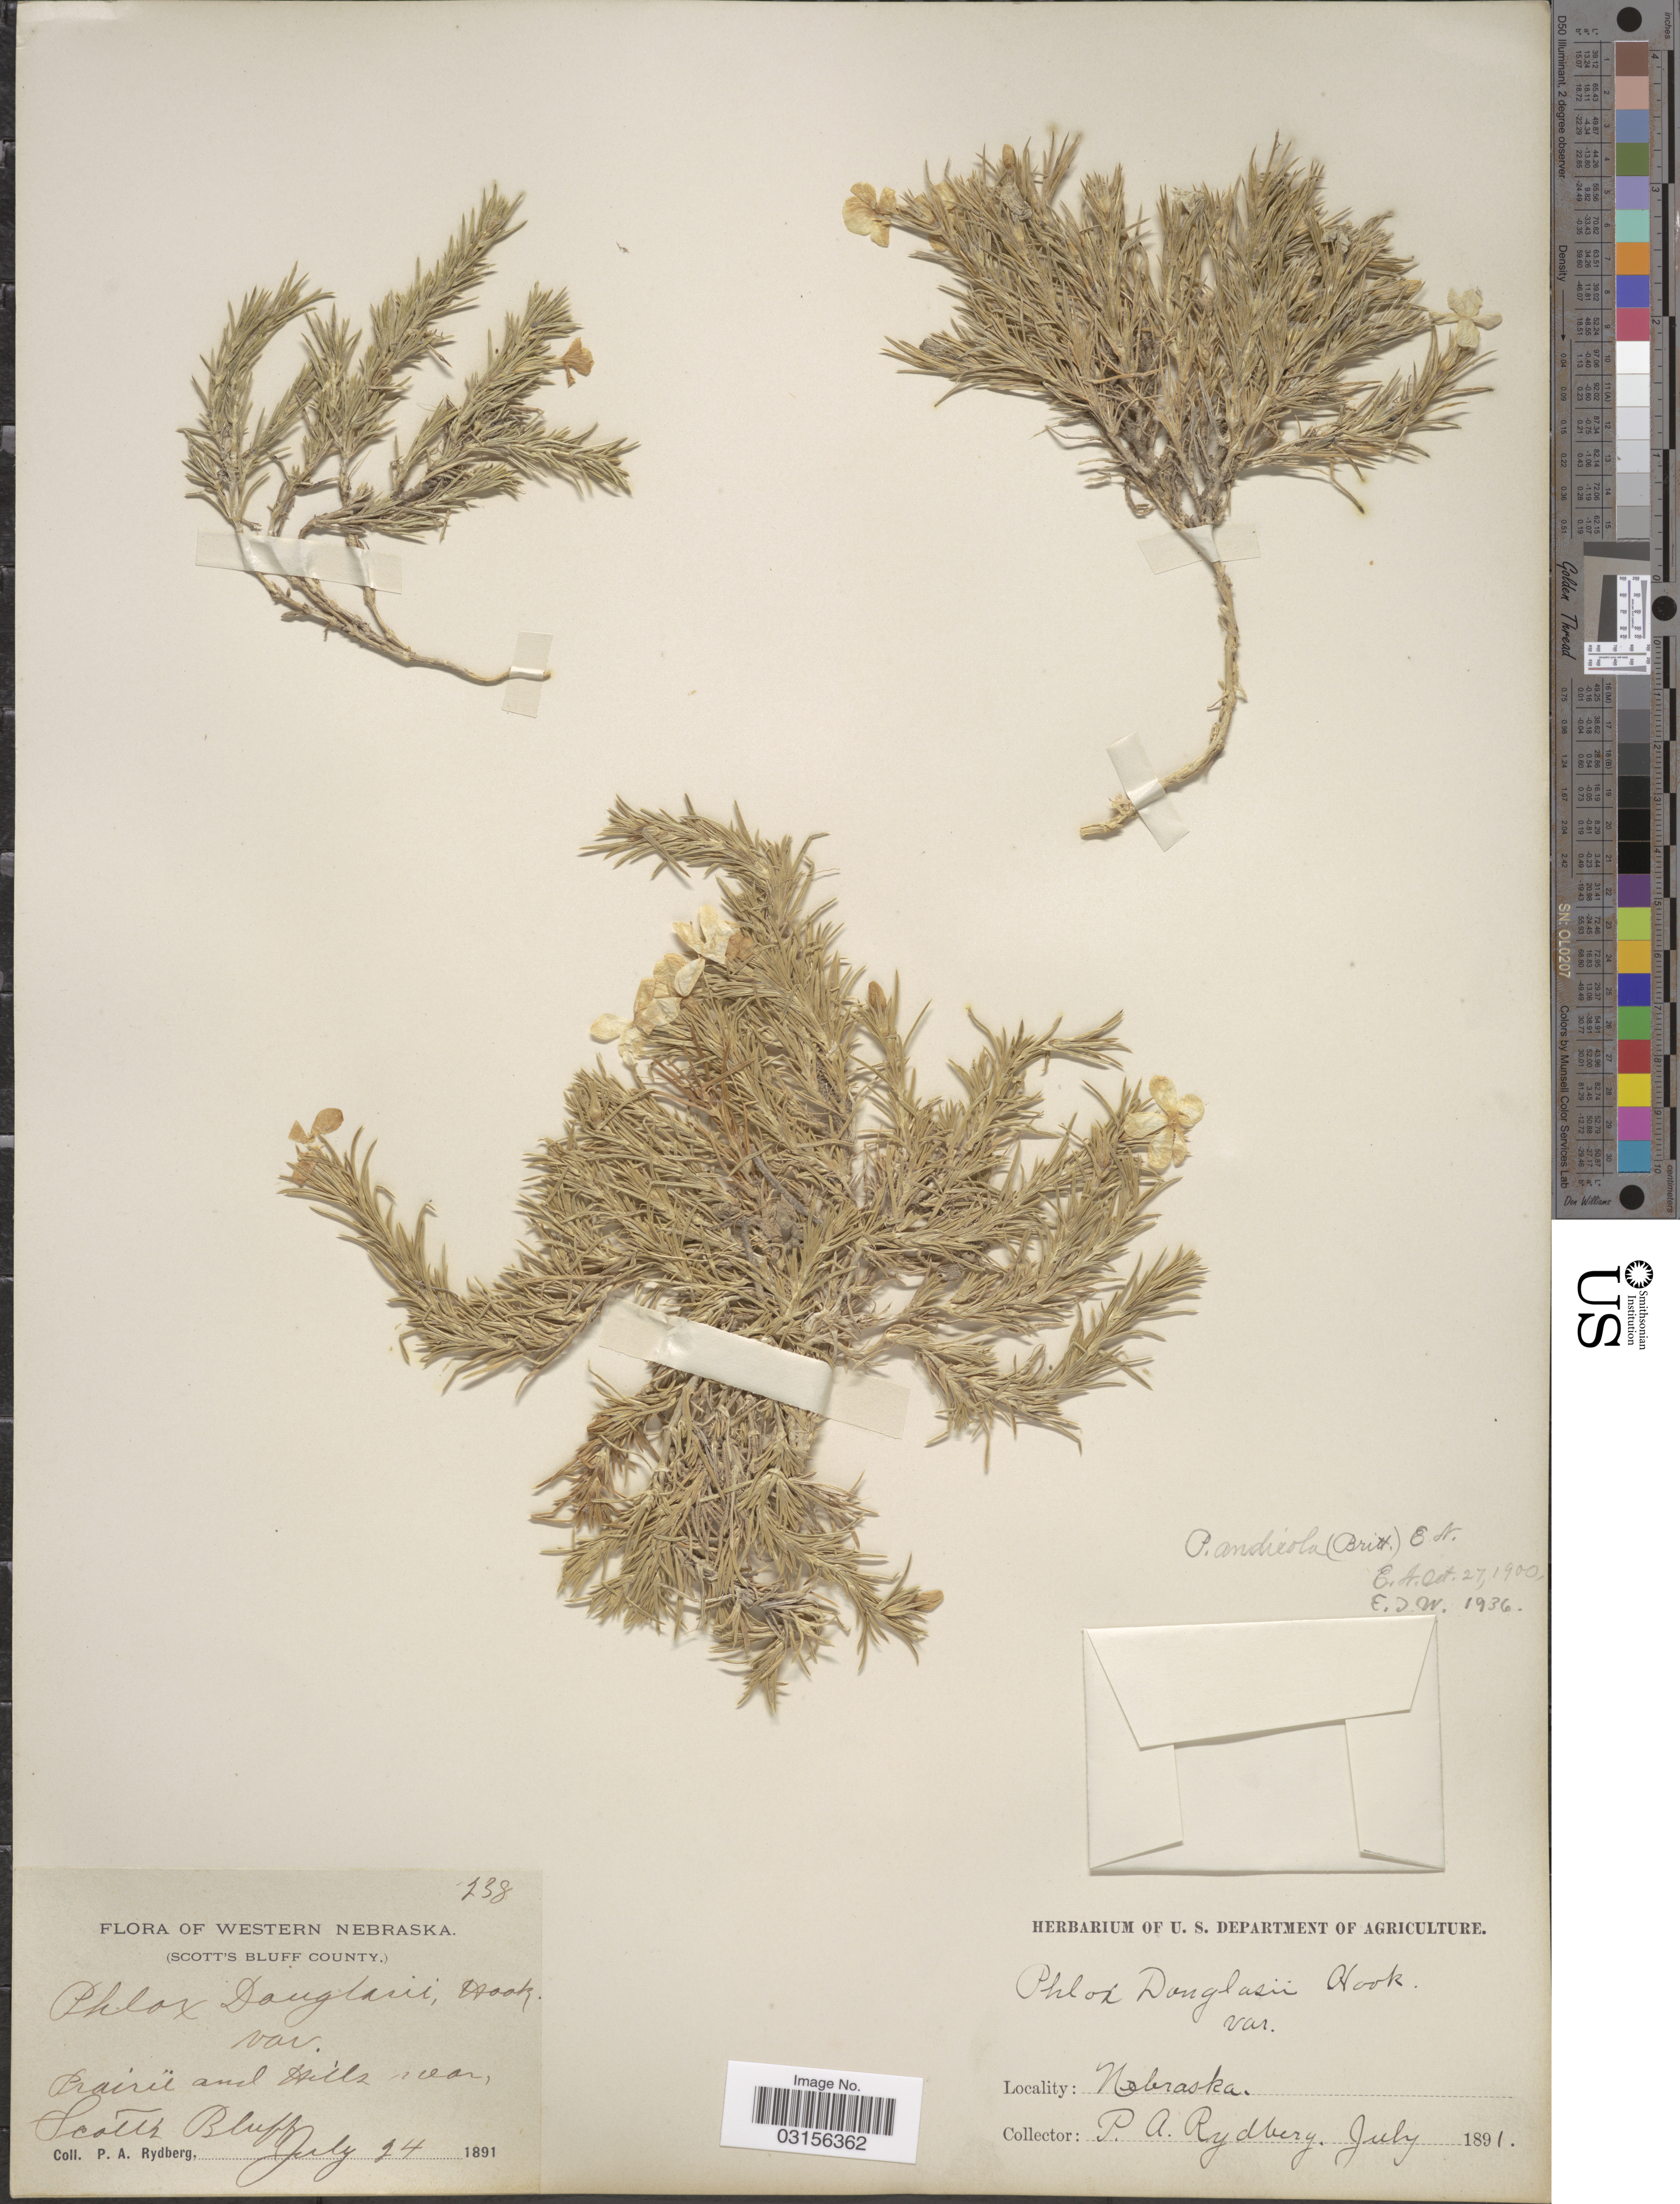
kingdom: Plantae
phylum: Tracheophyta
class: Magnoliopsida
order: Ericales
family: Polemoniaceae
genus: Phlox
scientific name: Phlox andicola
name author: (Britton) E.E. Nelson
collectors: P. A. Rydberg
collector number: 238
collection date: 1891-07-24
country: United States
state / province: Nebraska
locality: Western Nebraska (Scott's Bluff County). Prairie and Hills near, Scott's Bluff.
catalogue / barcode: US 103134